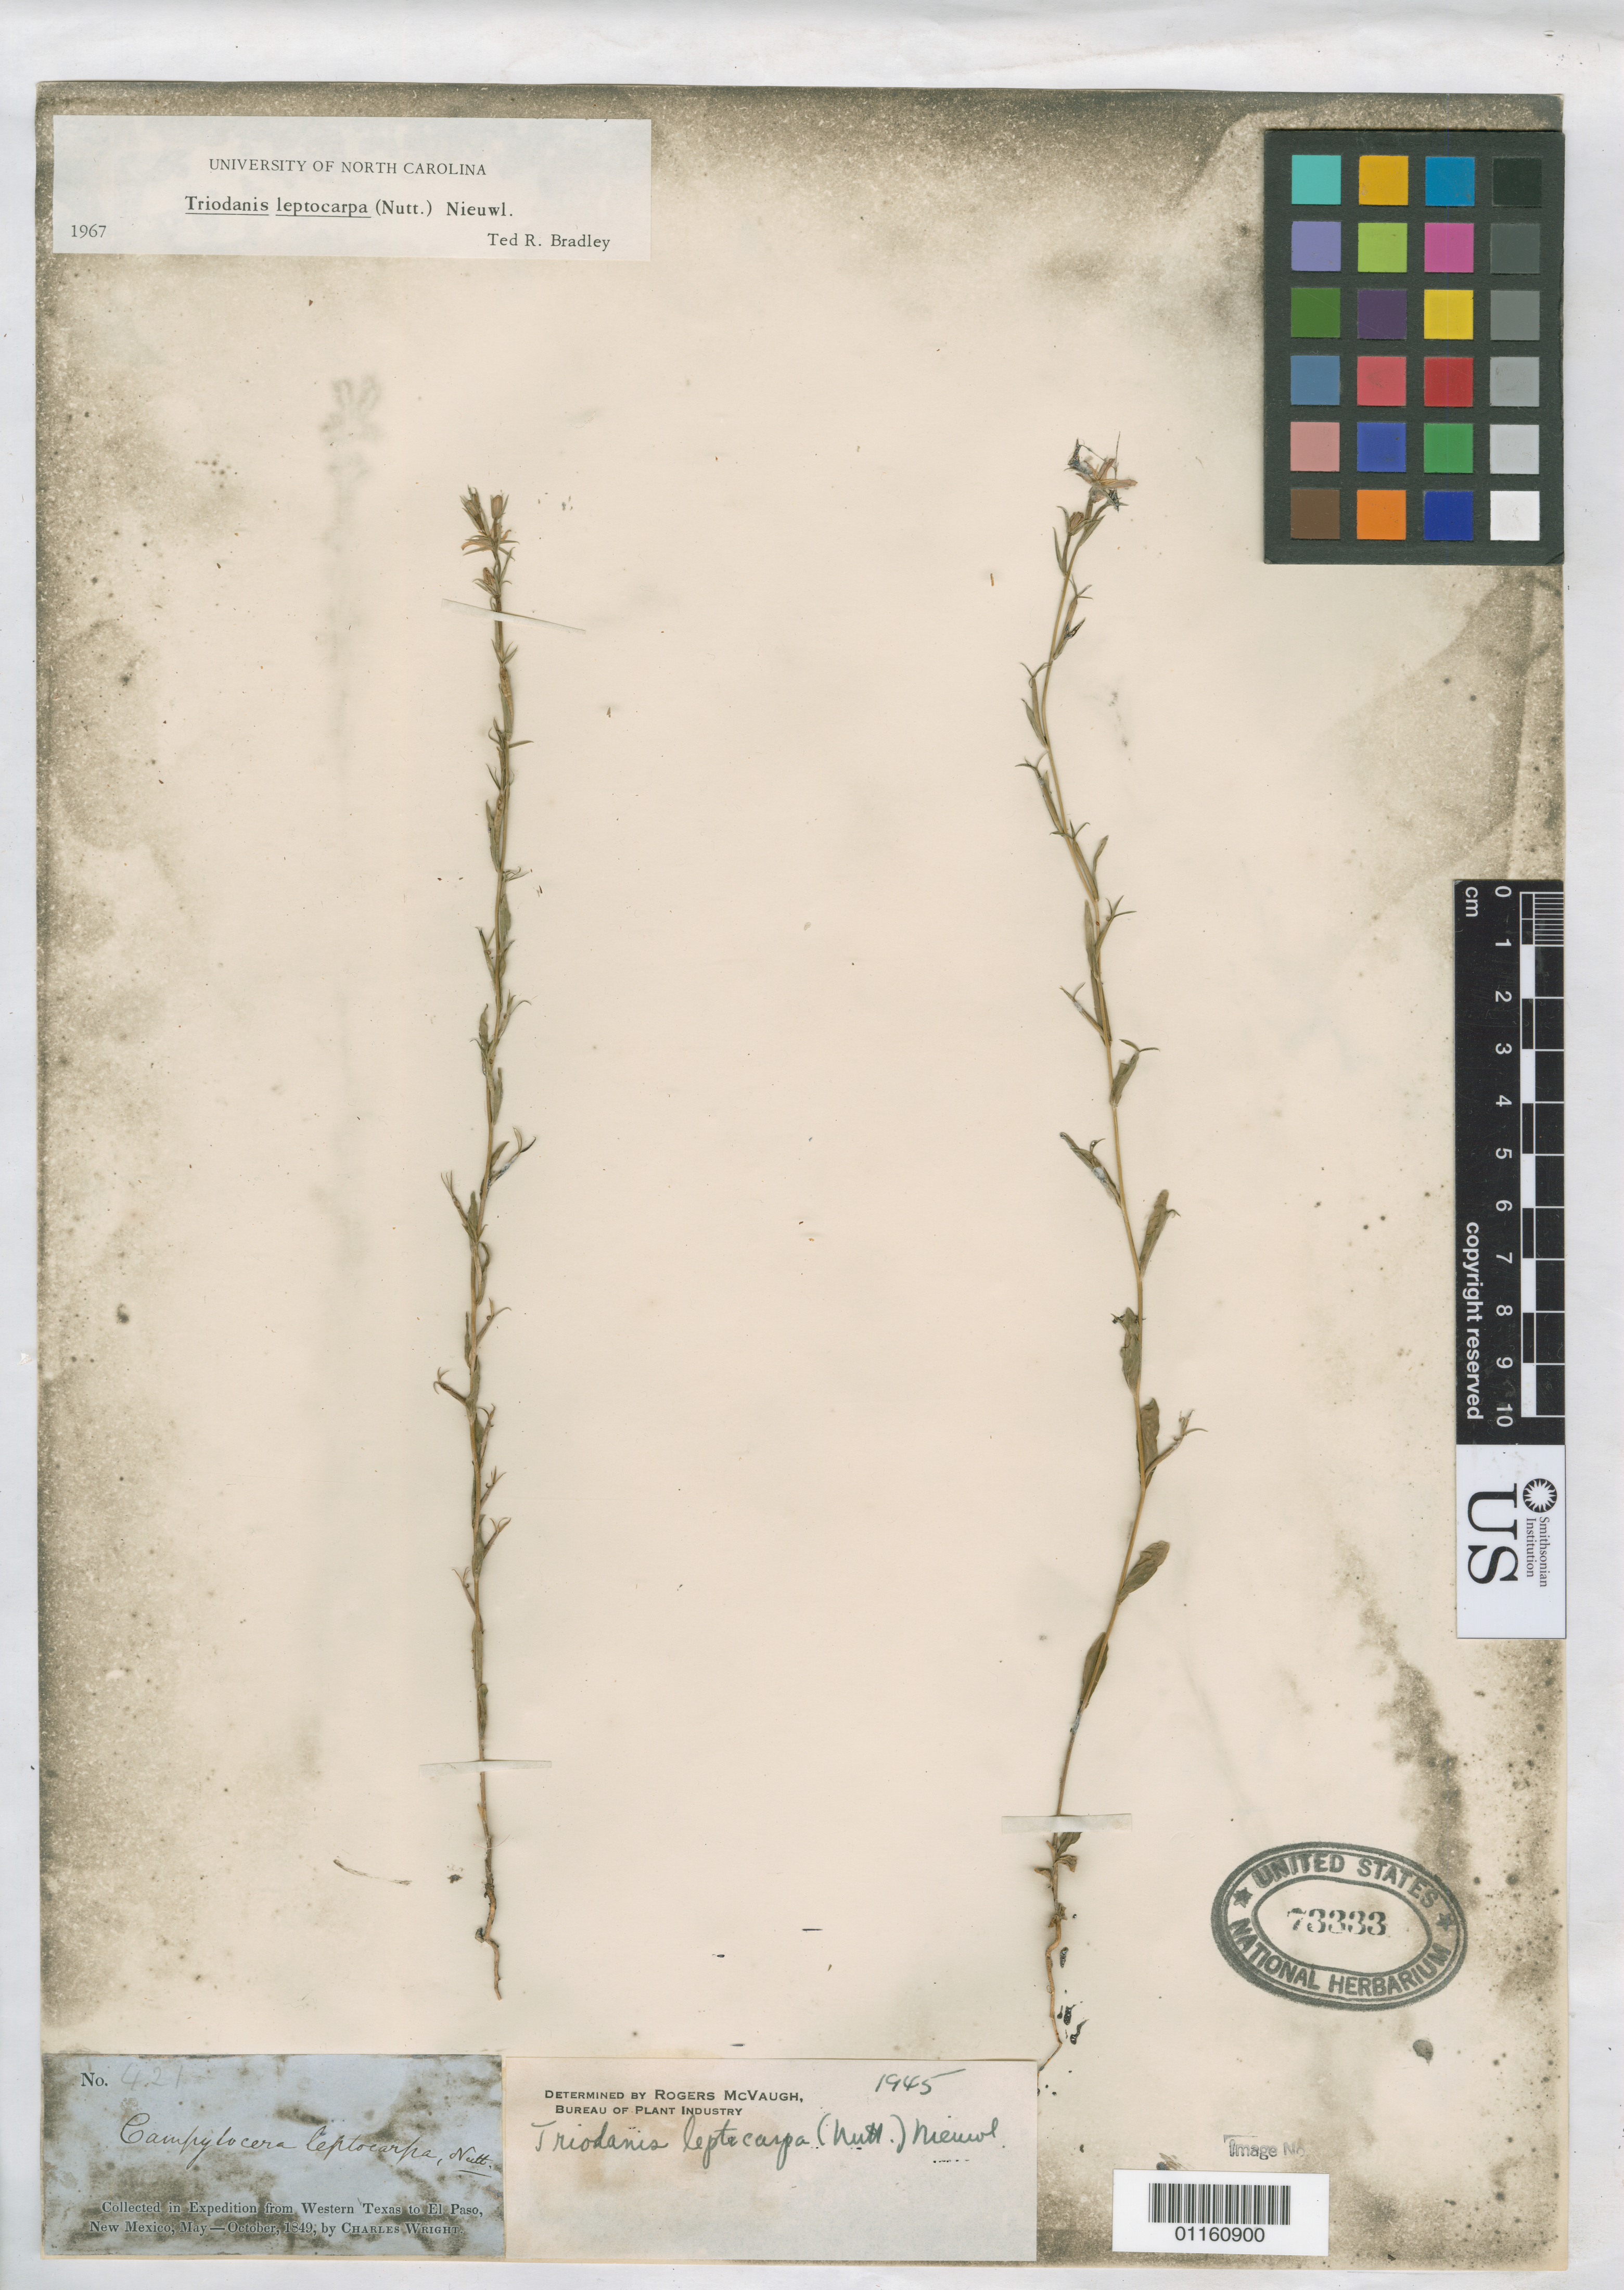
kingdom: Plantae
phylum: Tracheophyta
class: Magnoliopsida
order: Asterales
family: Campanulaceae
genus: Triodanis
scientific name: Triodanis leptocarpa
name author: Nieuwl.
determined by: Mc Vaugh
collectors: C. Wright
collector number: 421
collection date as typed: May 1849 to -- Oct 1849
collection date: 1849-05/1849-10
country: United States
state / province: Texas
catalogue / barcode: US 73333